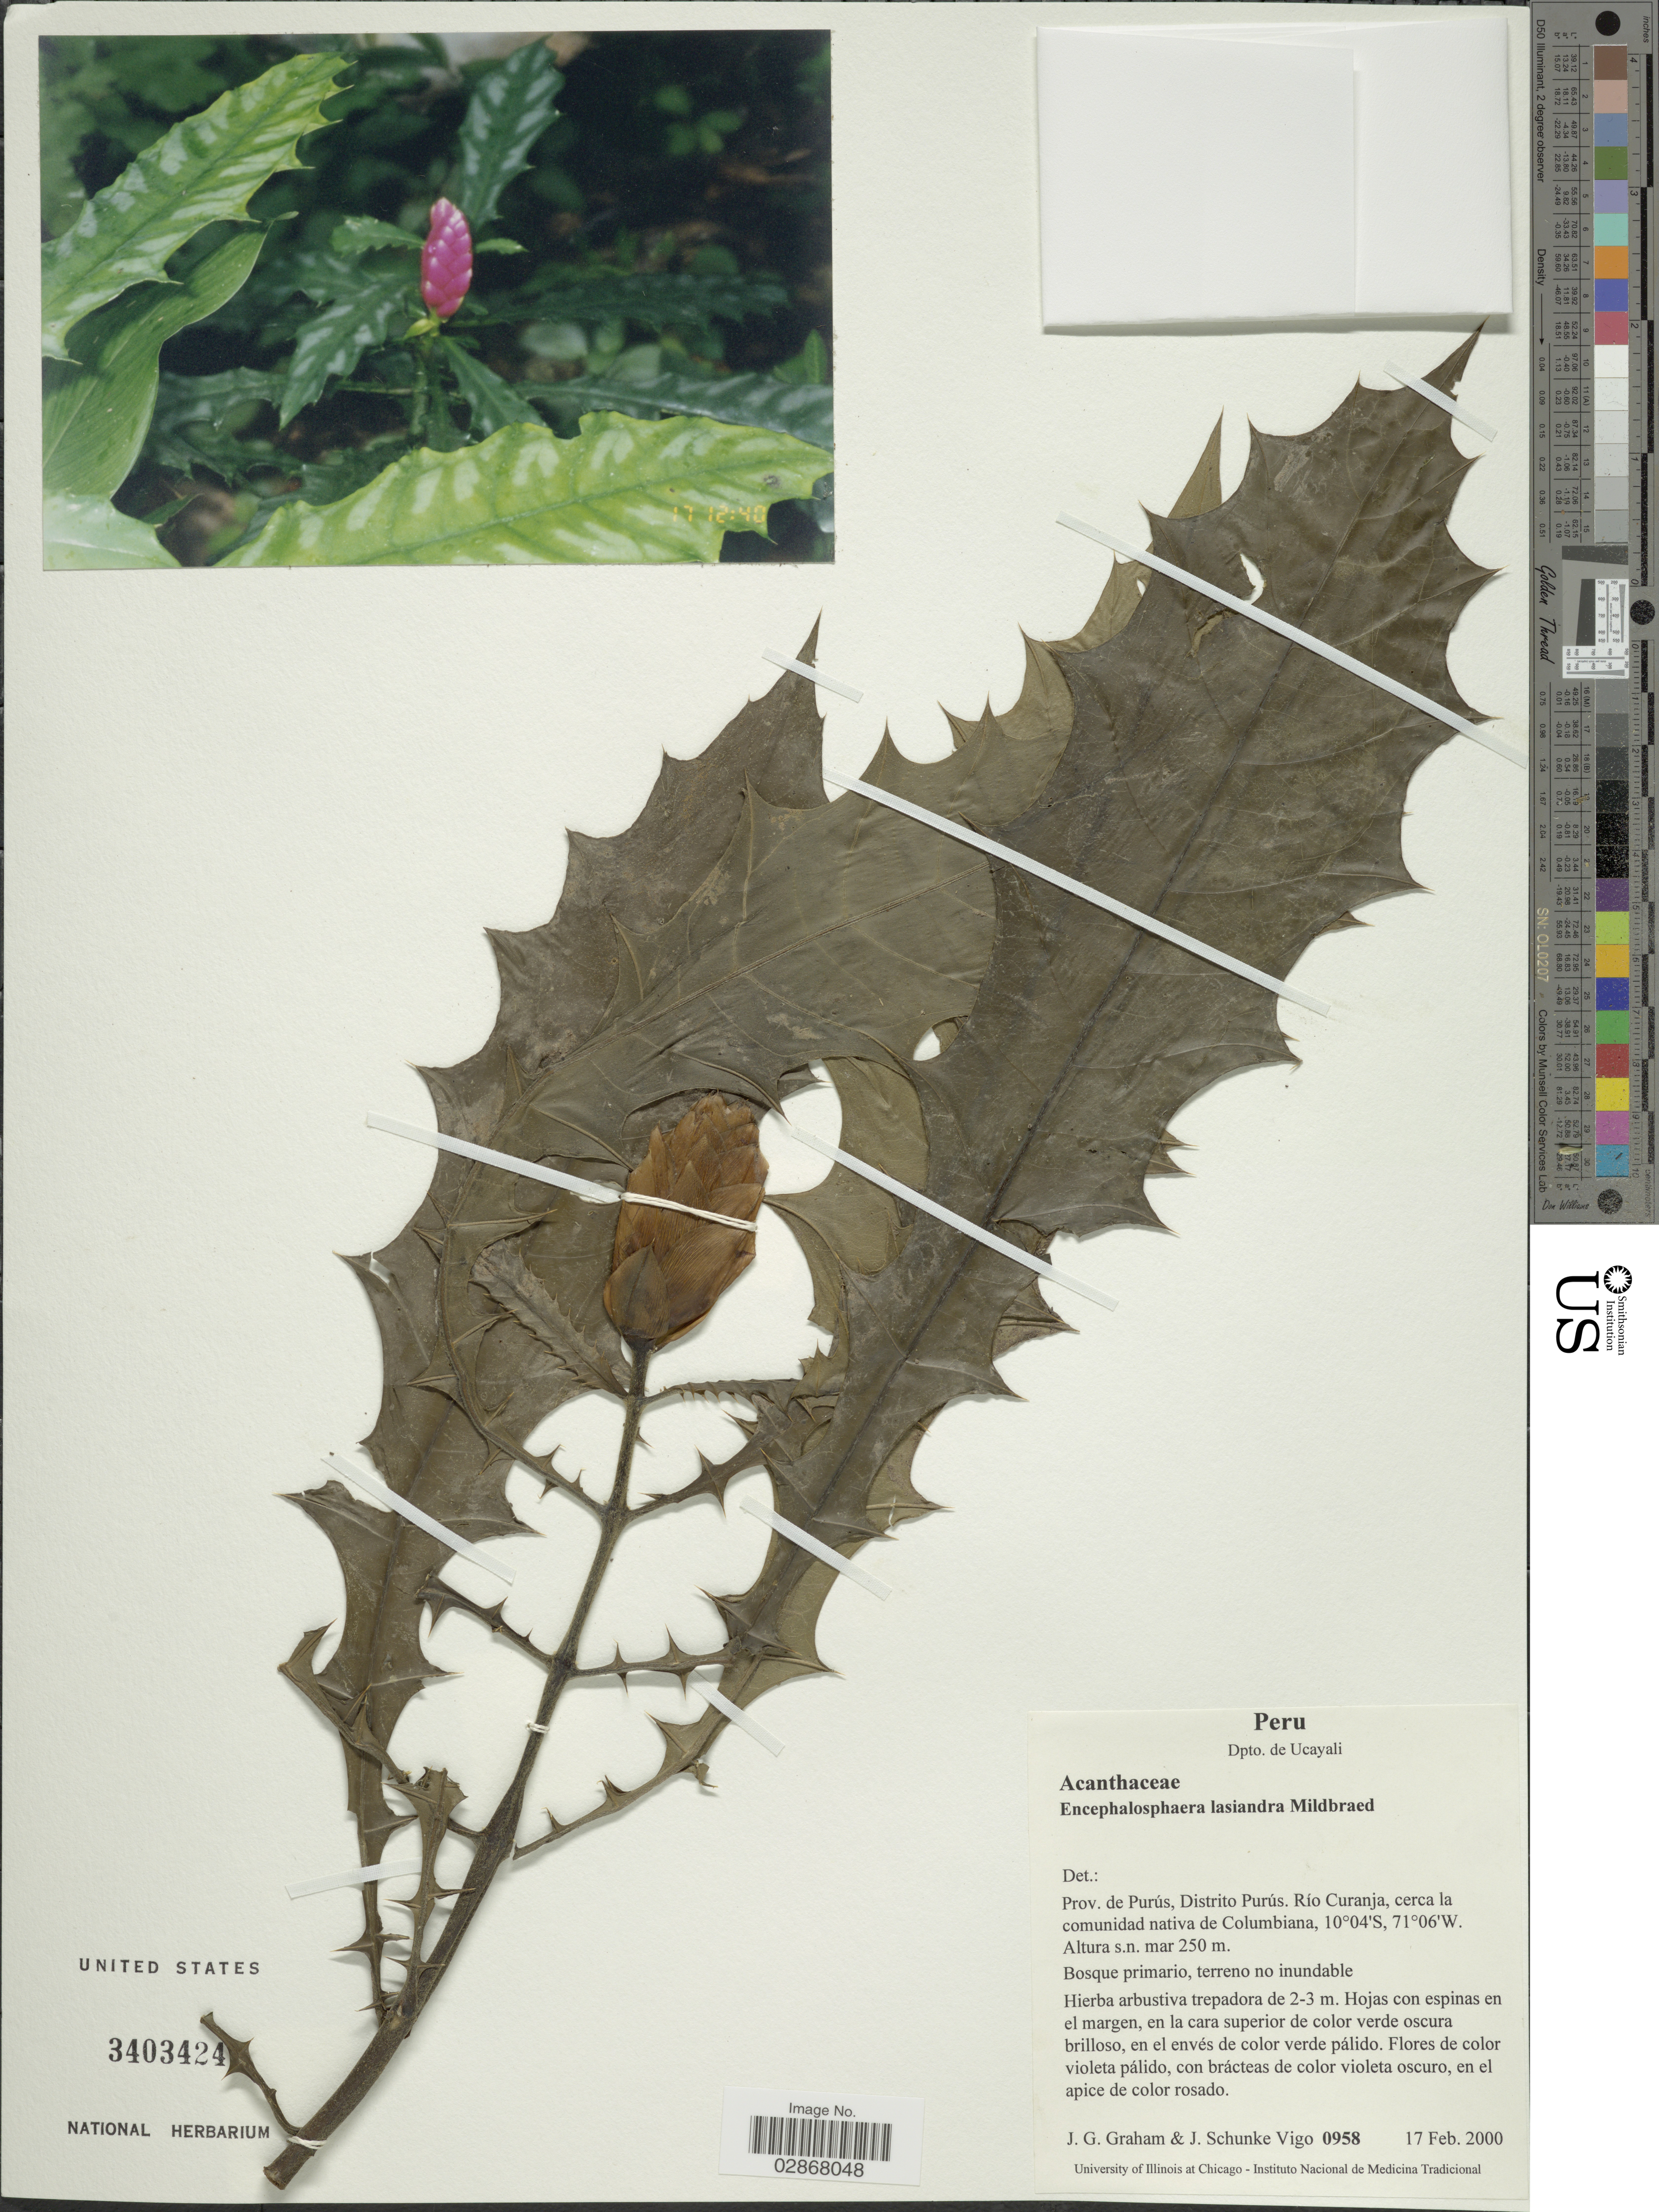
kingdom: Plantae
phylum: Tracheophyta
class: Magnoliopsida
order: Lamiales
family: Acanthaceae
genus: Encephalosphaera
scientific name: Encephalosphaera lasiandra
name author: Mildbr.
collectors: J. Graham & J. Schunke Vigo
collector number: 0958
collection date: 2000-02-17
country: Peru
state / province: Ucayali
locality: Dpto. de Ucayali. Prov. de Purús, Distrito Purús. Río Curanja, cerca la comunidad nativa de Columbiana.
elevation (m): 250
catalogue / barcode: US 3403424